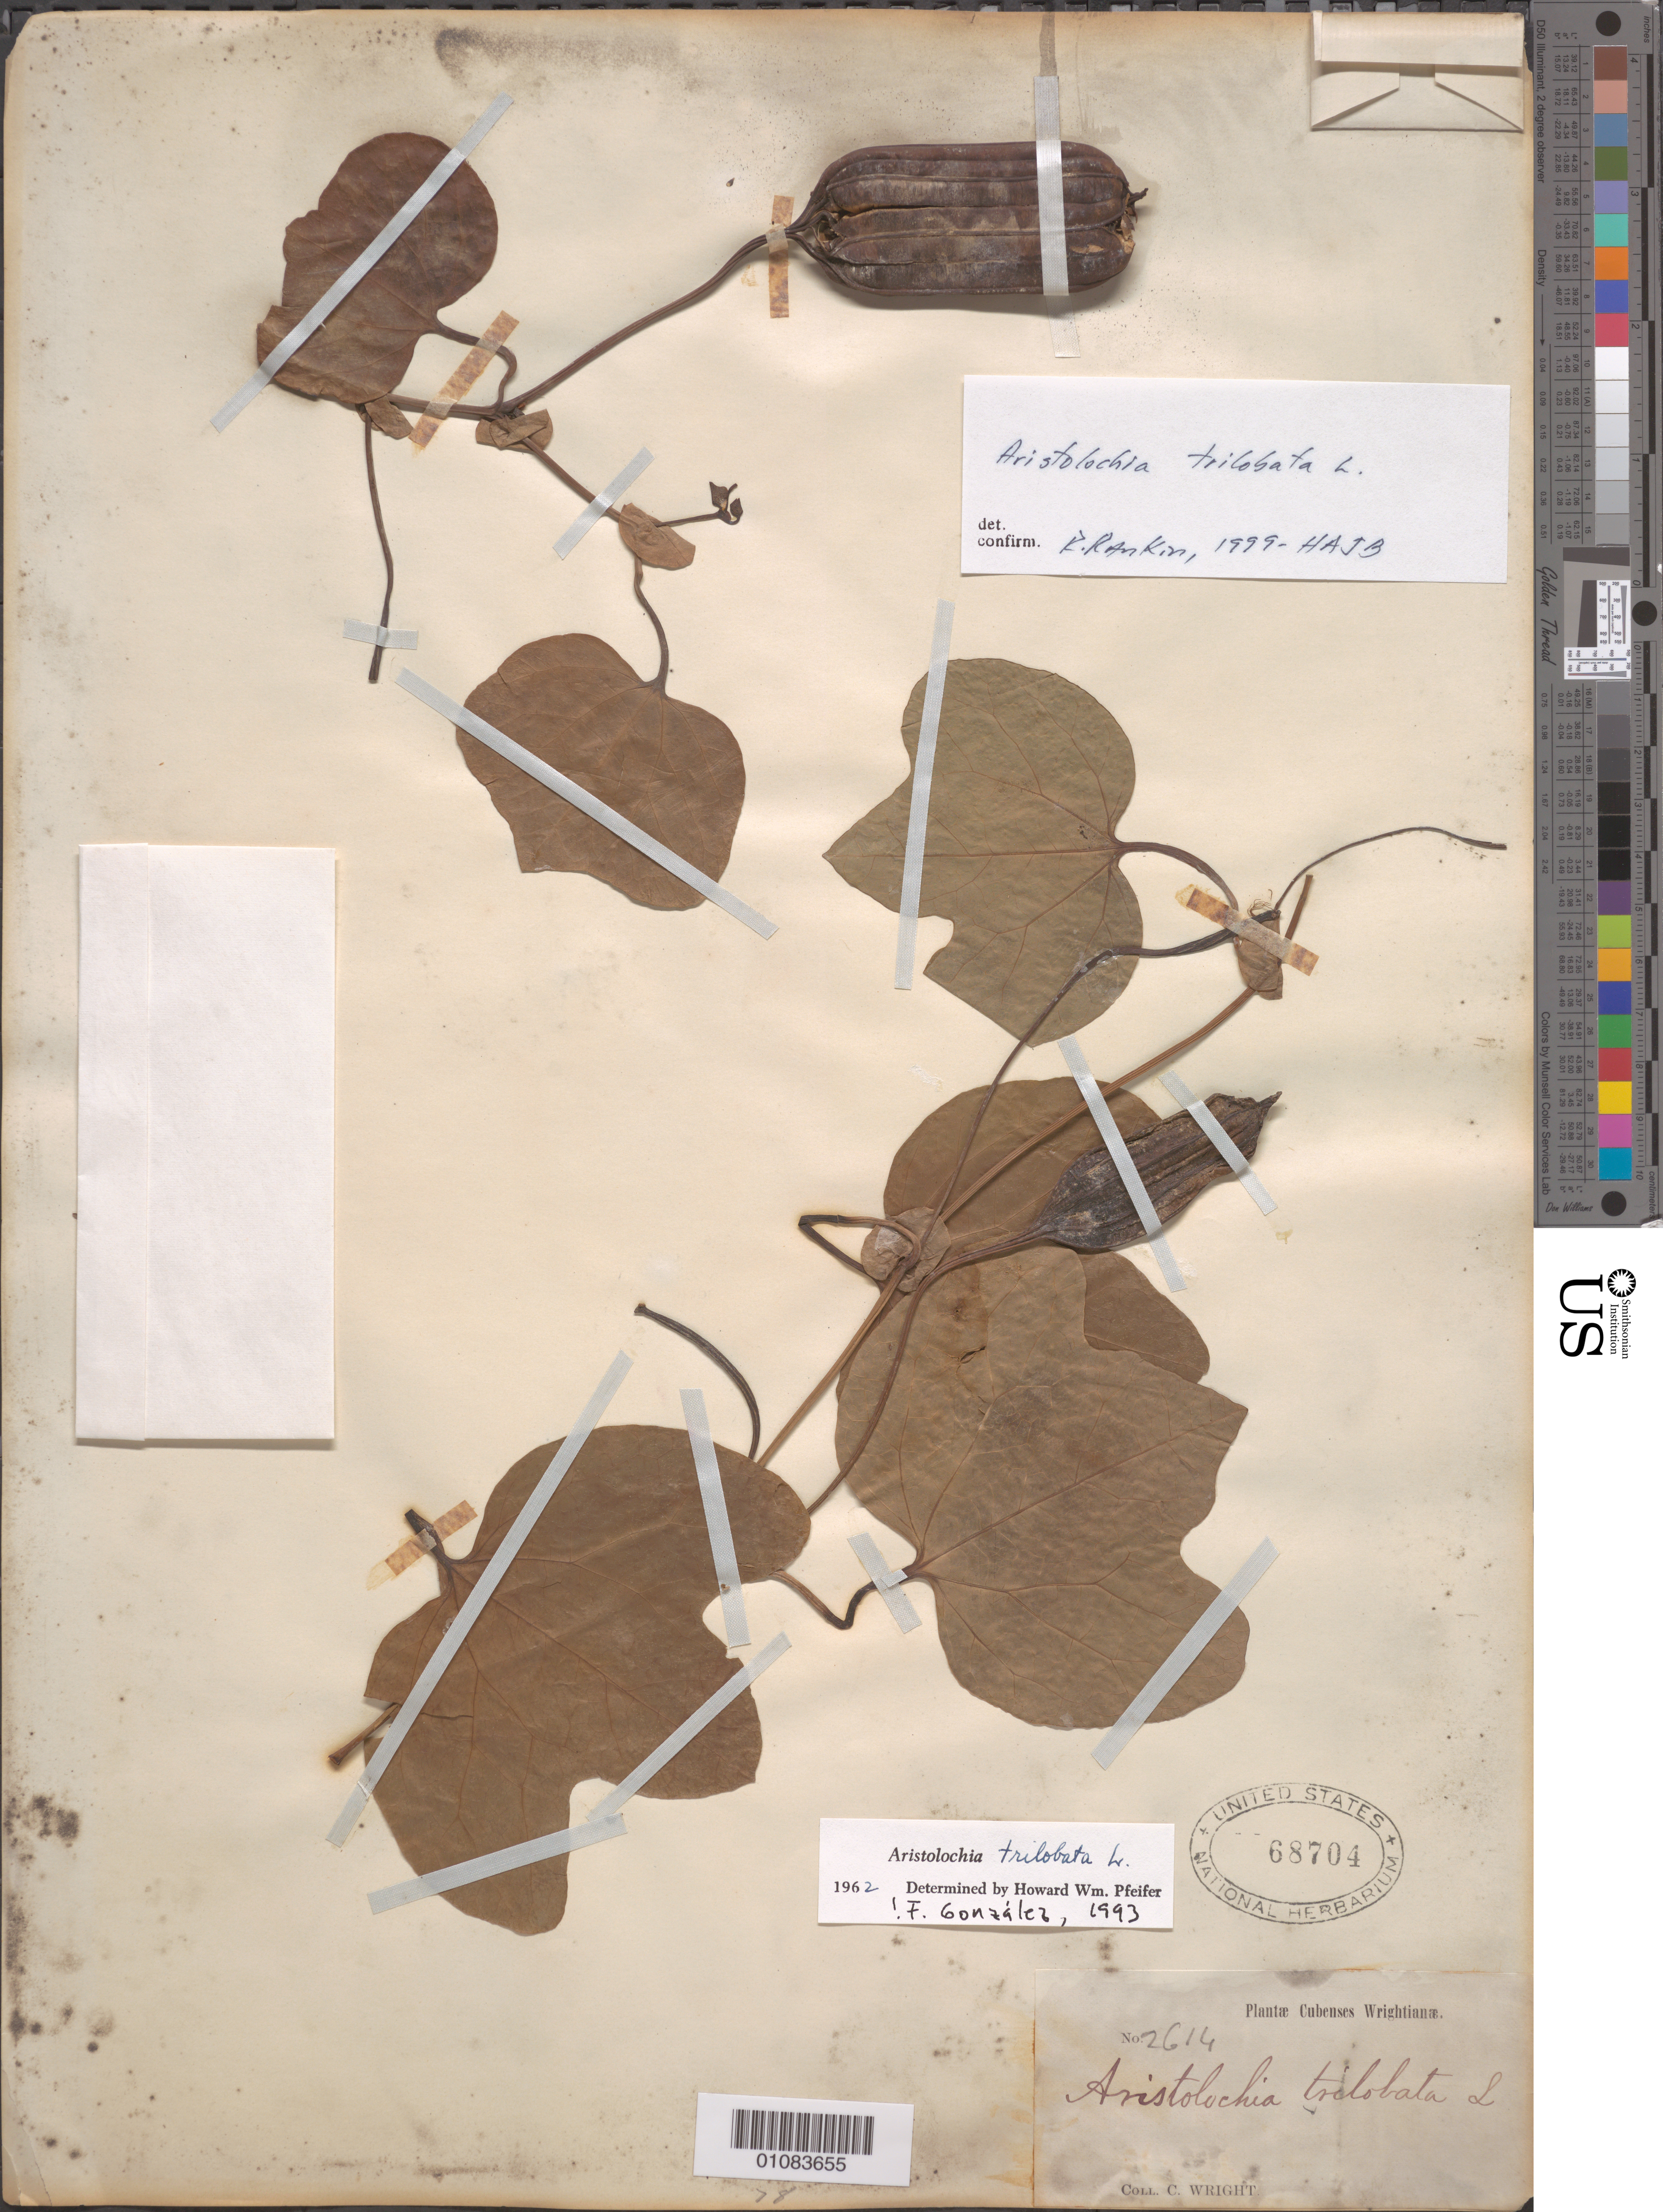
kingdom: Plantae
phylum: Tracheophyta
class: Magnoliopsida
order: Piperales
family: Aristolochiaceae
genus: Aristolochia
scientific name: Aristolochia trilobata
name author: L.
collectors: C. Wright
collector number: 2614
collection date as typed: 1800 to 1899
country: Cuba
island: Cuba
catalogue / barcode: US 68704